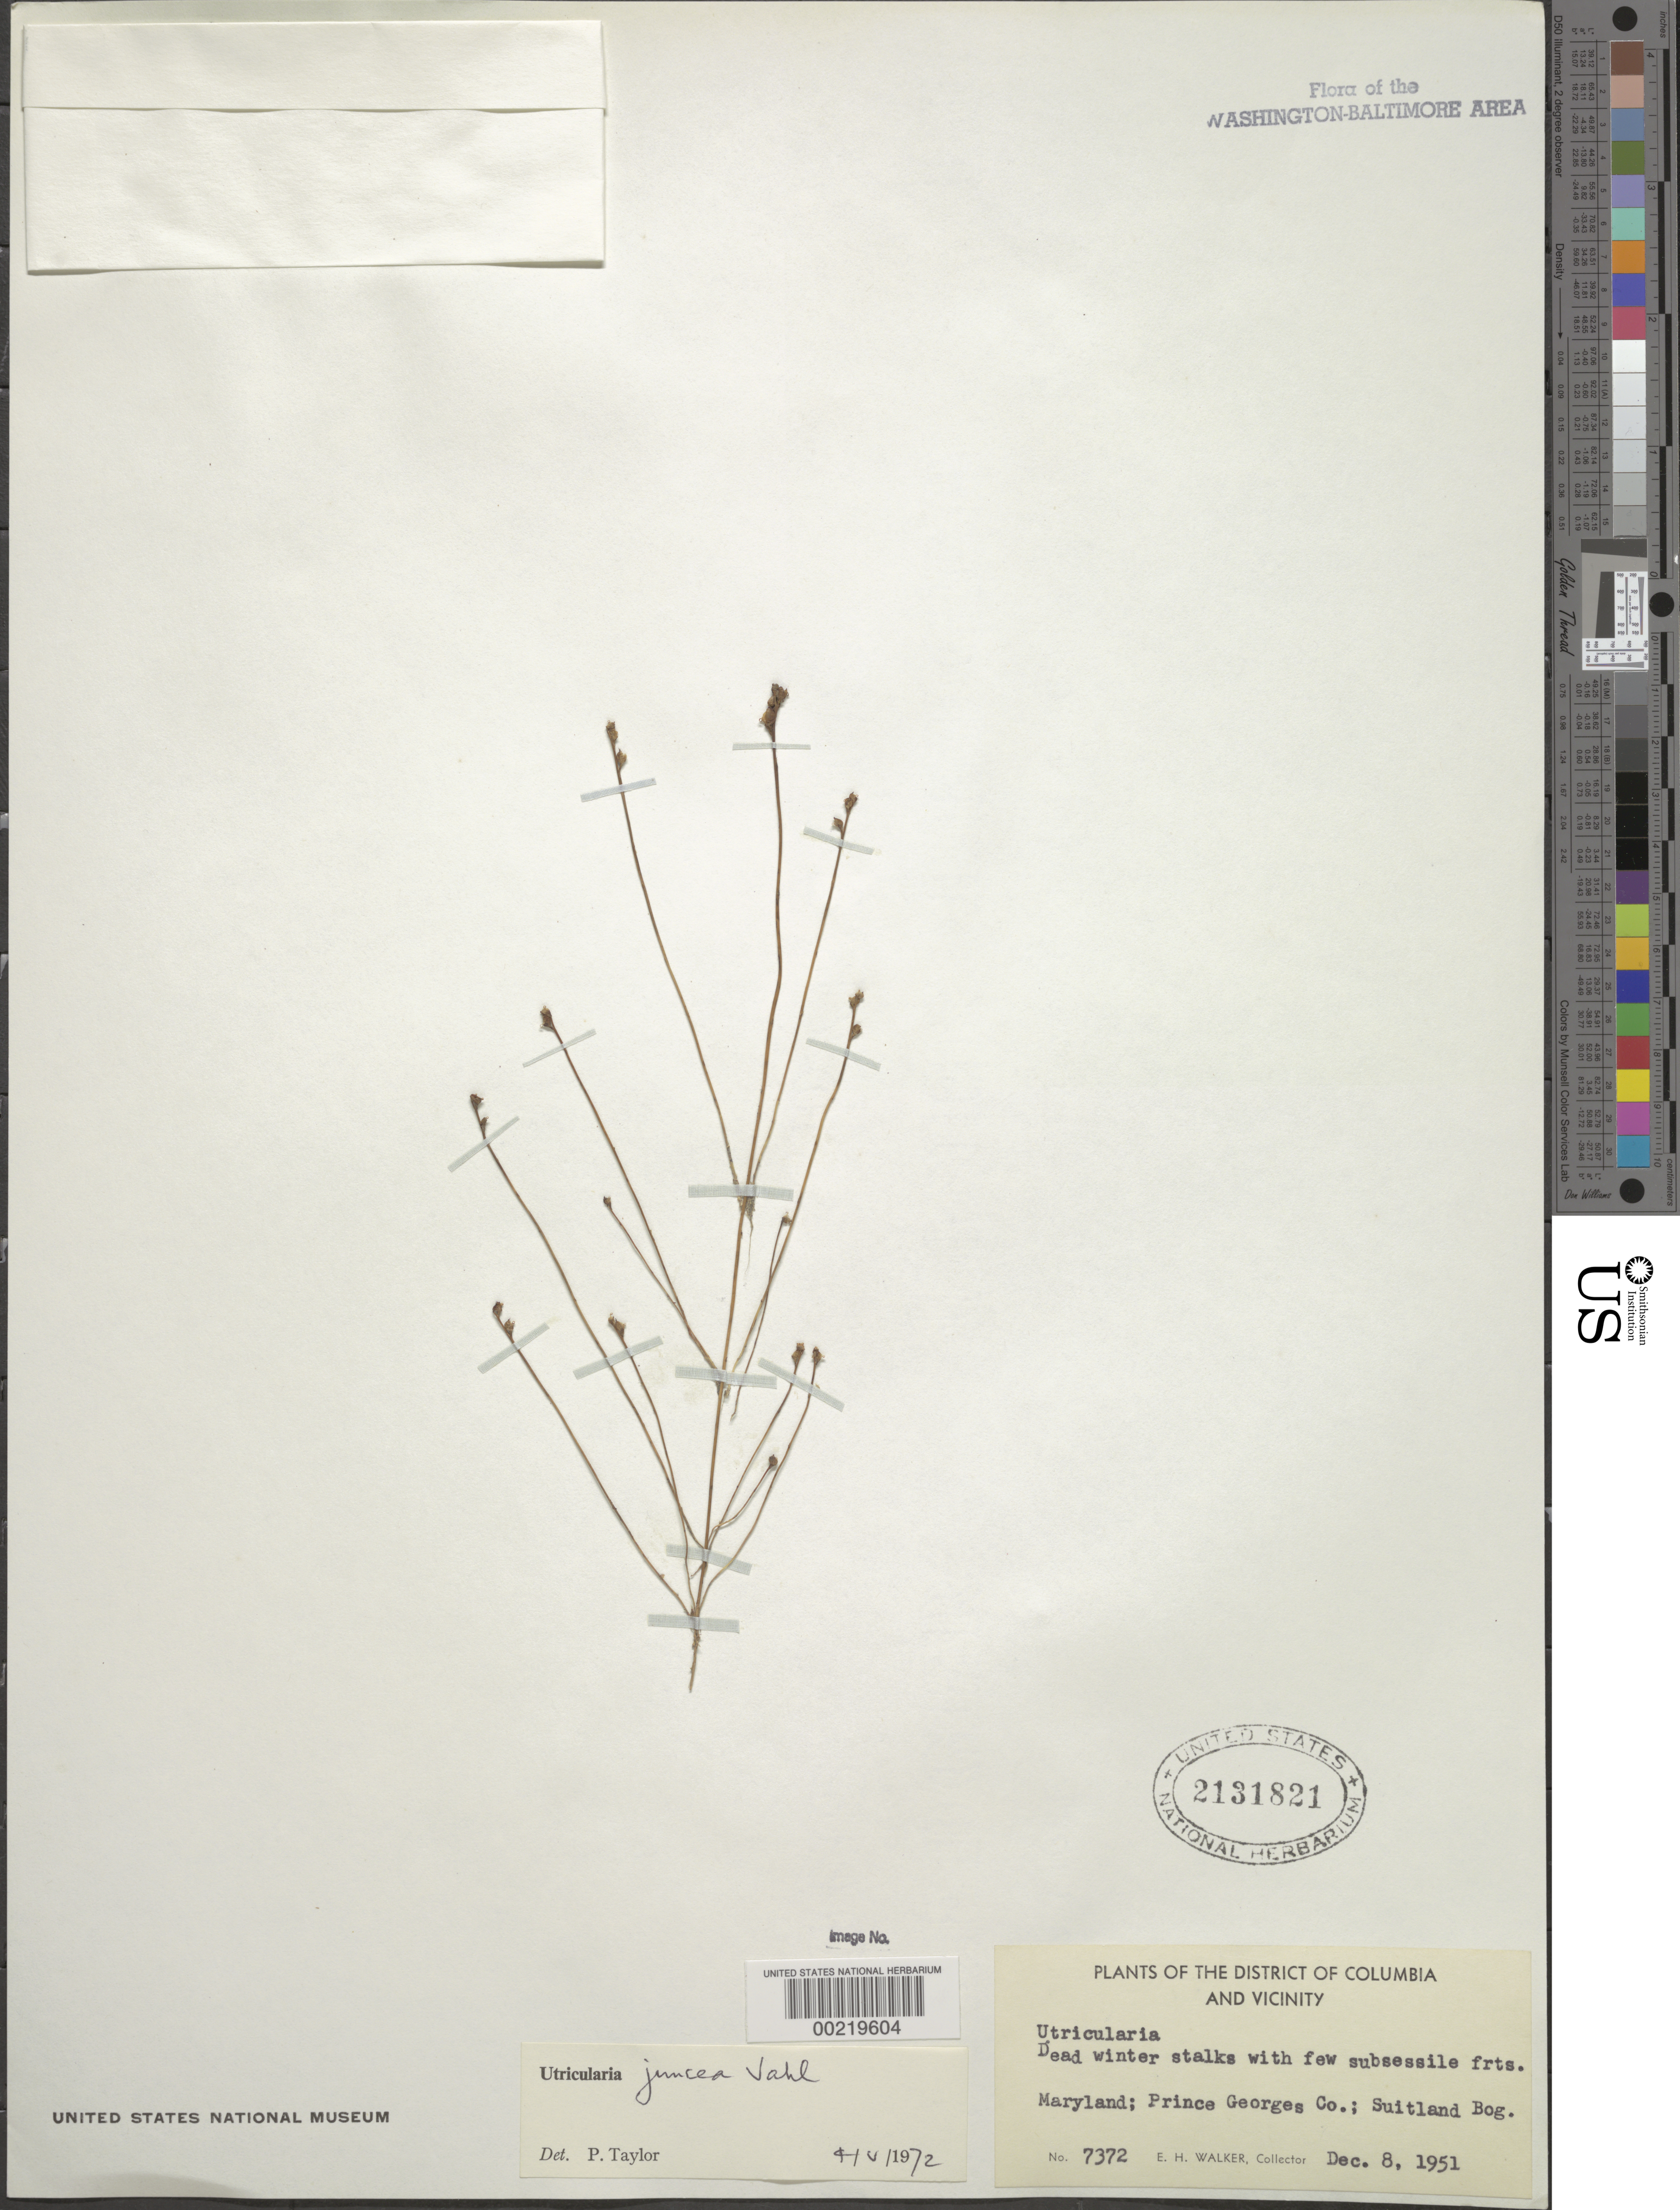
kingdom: Plantae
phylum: Tracheophyta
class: Magnoliopsida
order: Lamiales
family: Lentibulariaceae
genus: Utricularia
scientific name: Utricularia juncea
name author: Vahl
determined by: Taylor, P. G.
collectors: E. H. Walker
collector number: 7372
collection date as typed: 08 Dec 1951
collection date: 1951-12-08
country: United States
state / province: Maryland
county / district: Prince George's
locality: Suitland Bog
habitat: Bog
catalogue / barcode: US 2131821